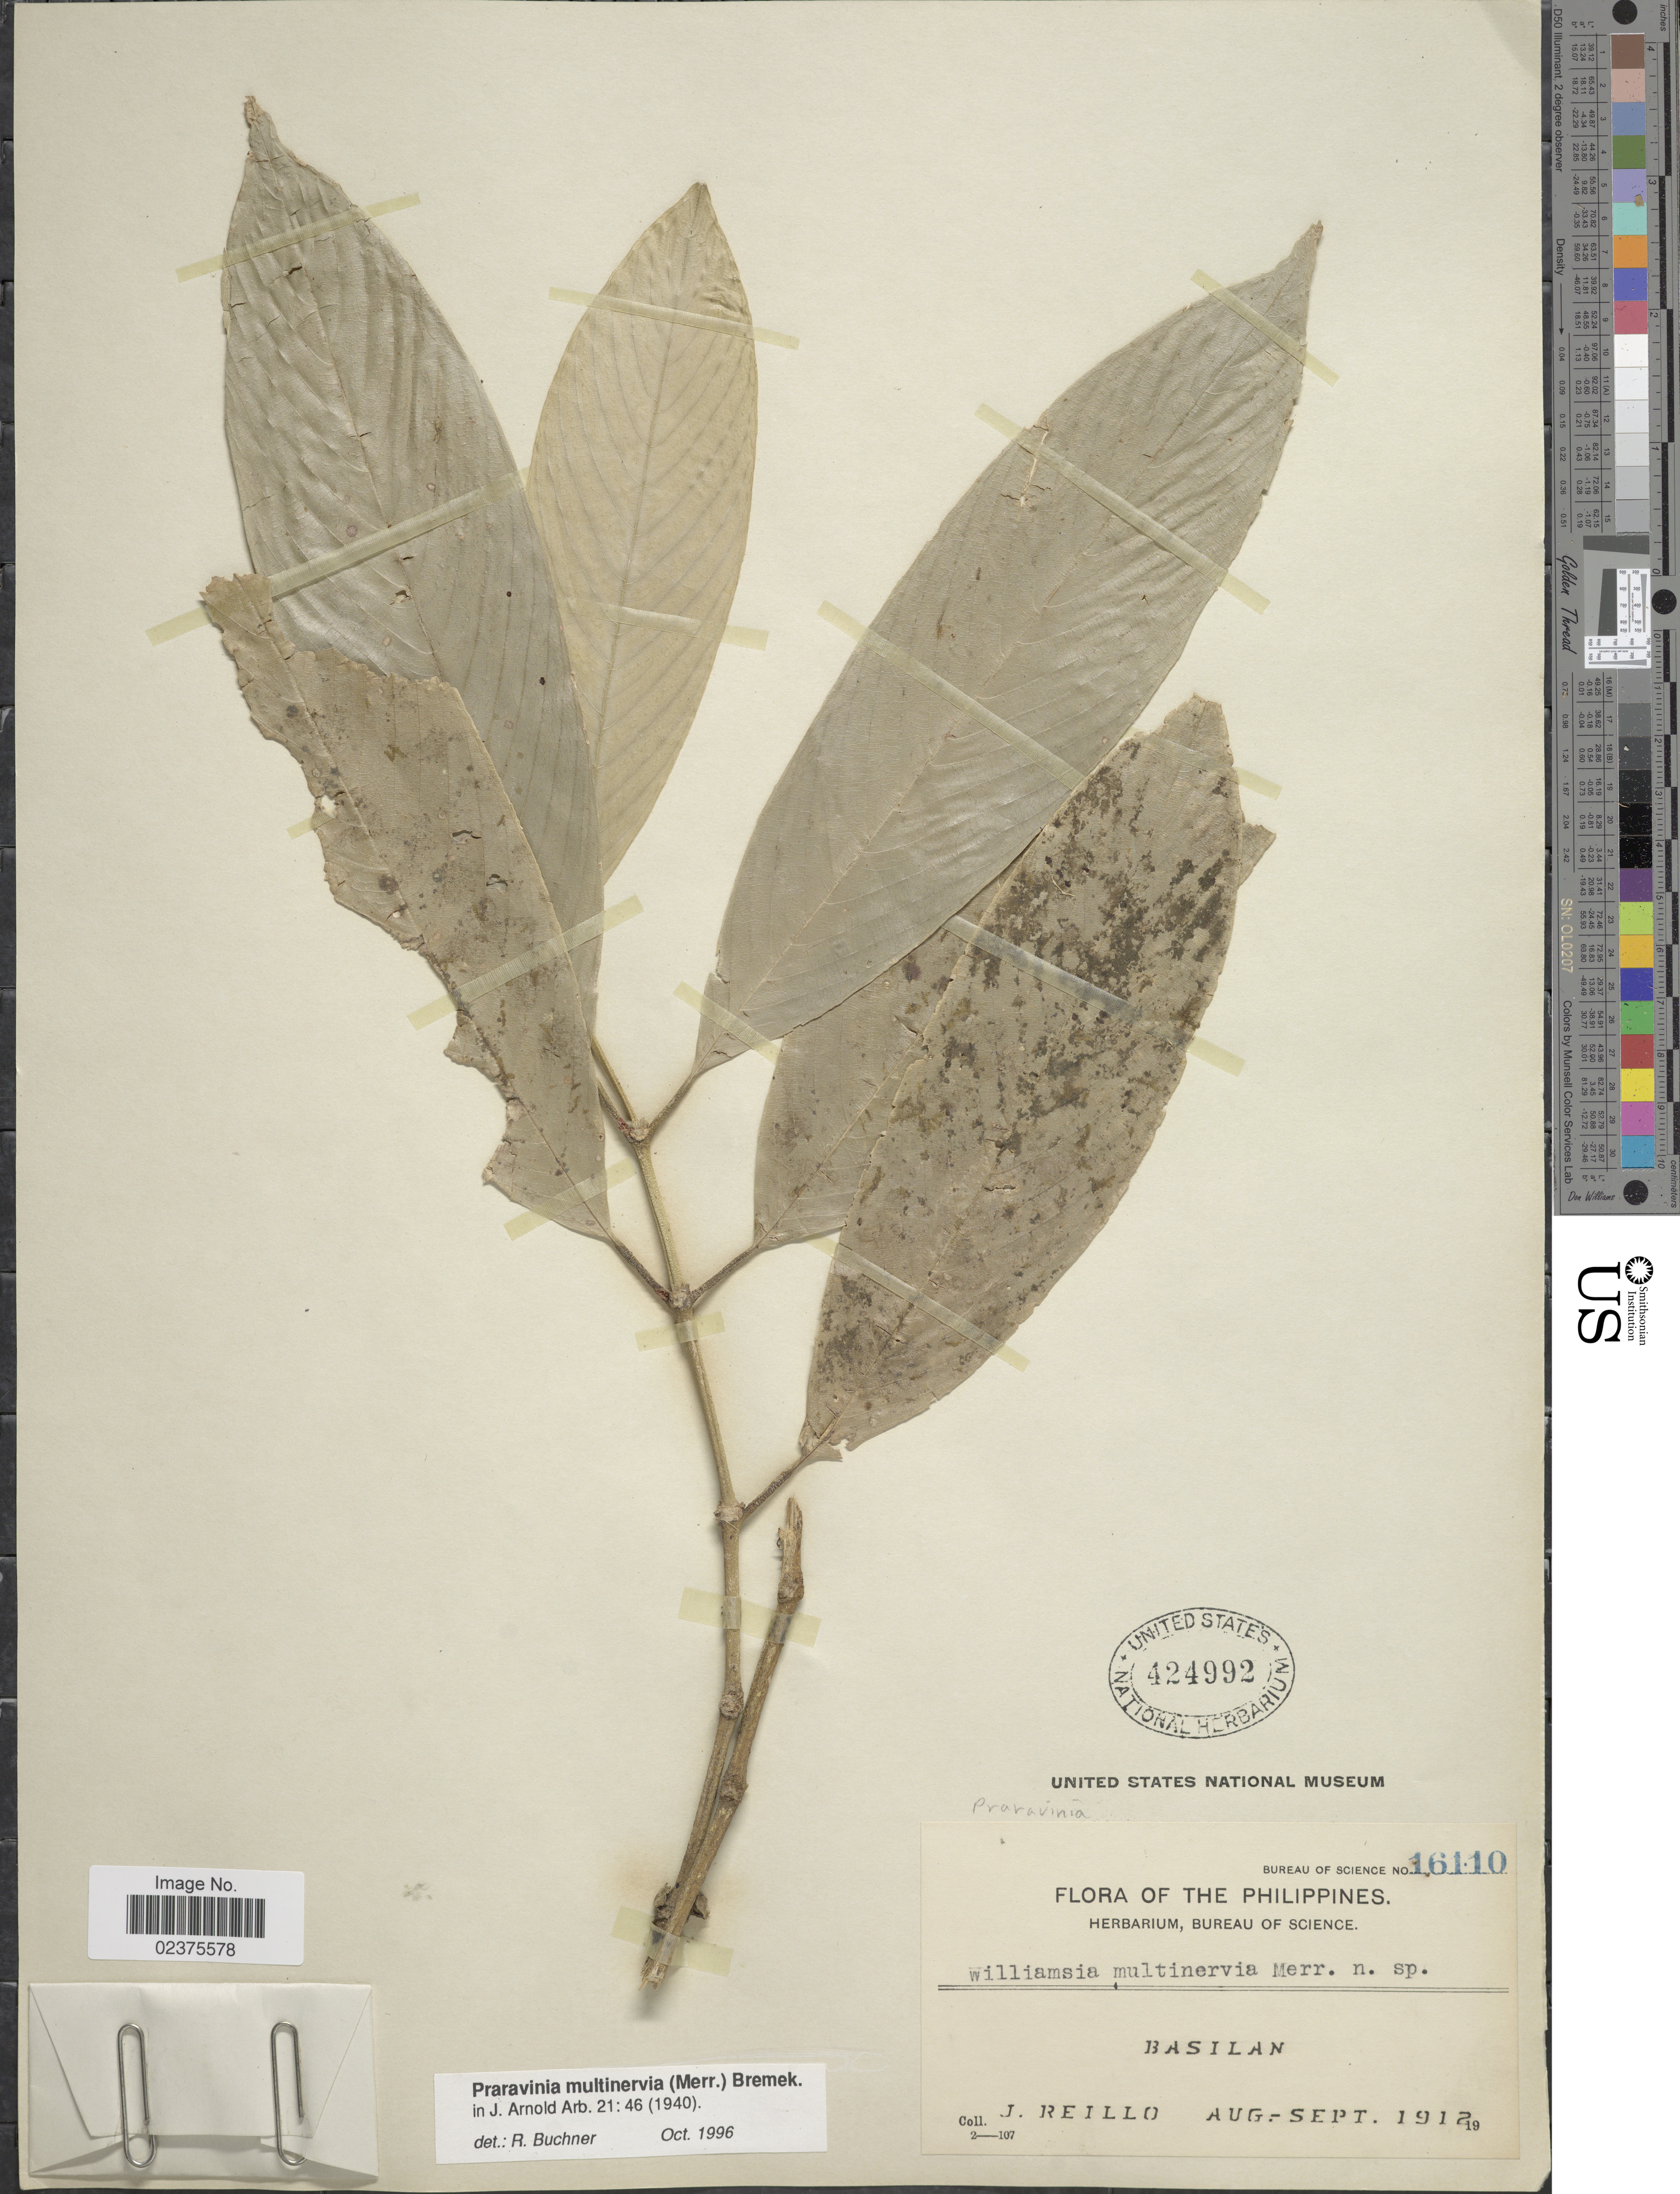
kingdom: Plantae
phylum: Tracheophyta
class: Magnoliopsida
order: Gentianales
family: Rubiaceae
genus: Praravinia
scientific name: Praravinia multinervia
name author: (Merr.) Bremek.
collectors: J. Reillo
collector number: Bureau of Science 16110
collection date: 1912-08/1912-09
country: Philippines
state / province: Muslim Mindanao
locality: Basilan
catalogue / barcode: US 424992